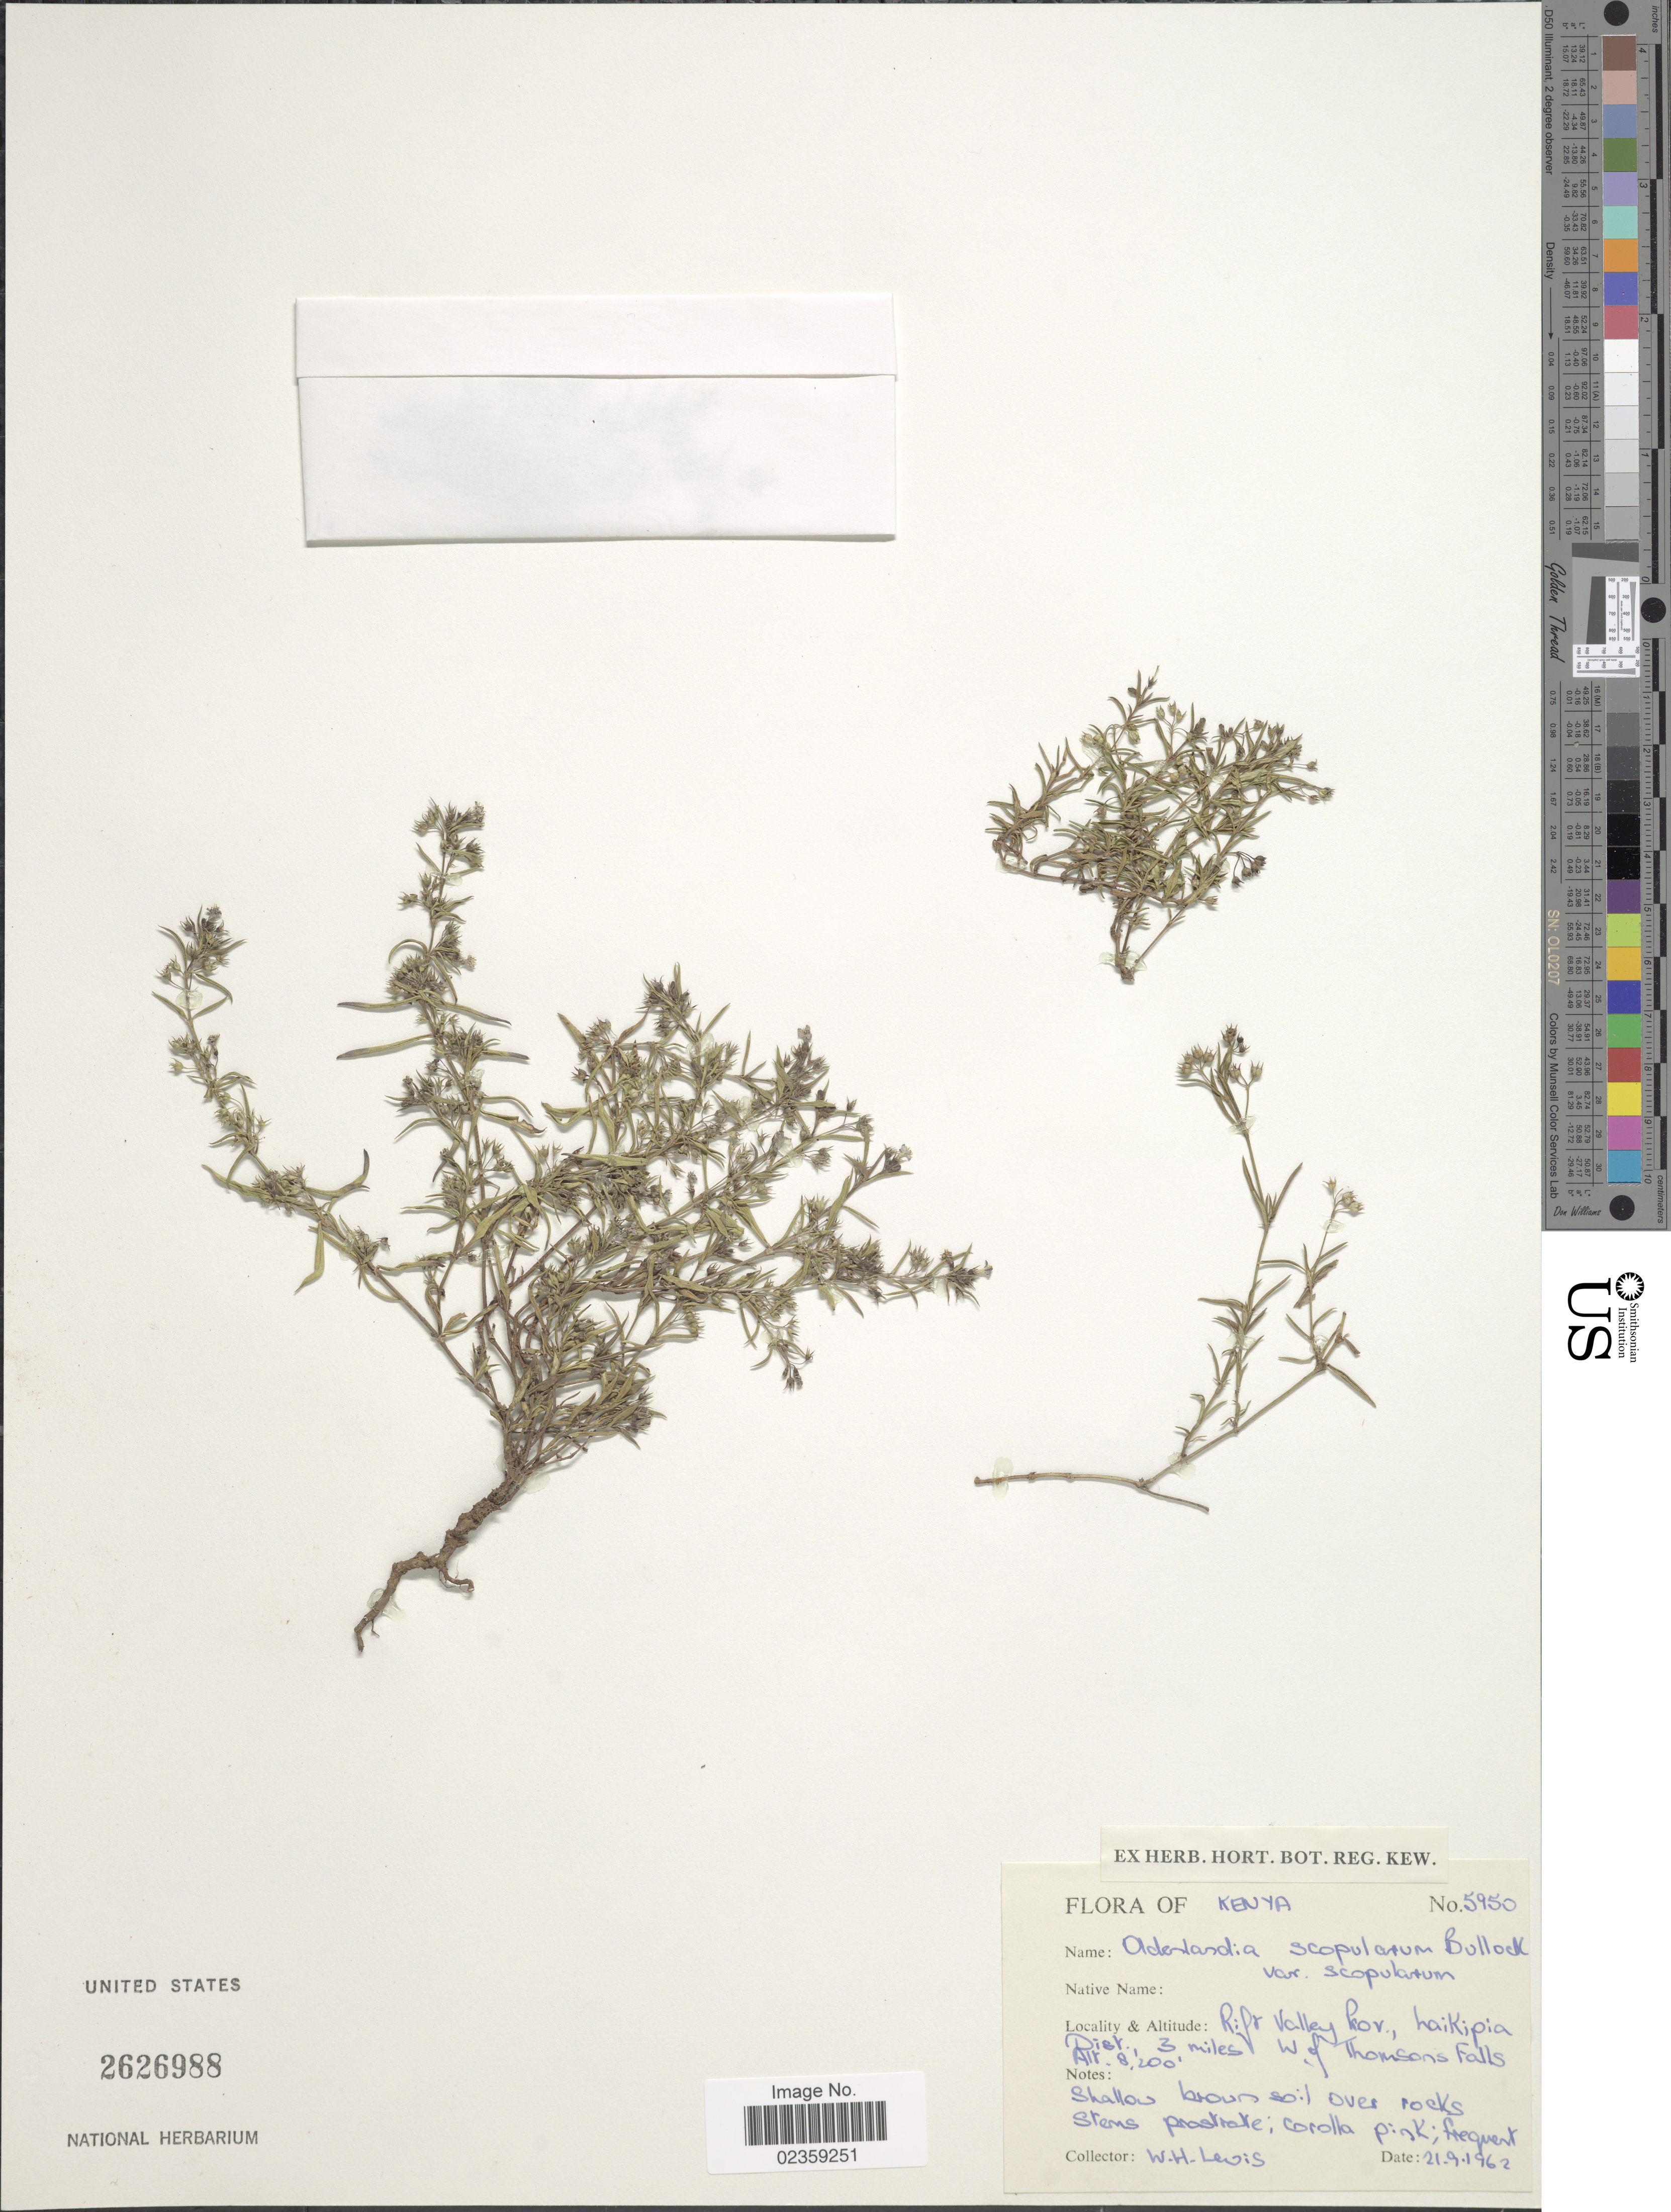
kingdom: Plantae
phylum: Tracheophyta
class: Magnoliopsida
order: Gentianales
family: Rubiaceae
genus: Oldenlandia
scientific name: Oldenlandia scopulorum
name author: Bullock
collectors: W. H. Lewis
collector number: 5950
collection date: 1962-09-21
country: Kenya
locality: Rift Valley Prov., Laikipia Dist. 3 miles W of Thomsons Falls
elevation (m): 2499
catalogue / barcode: US 2626988